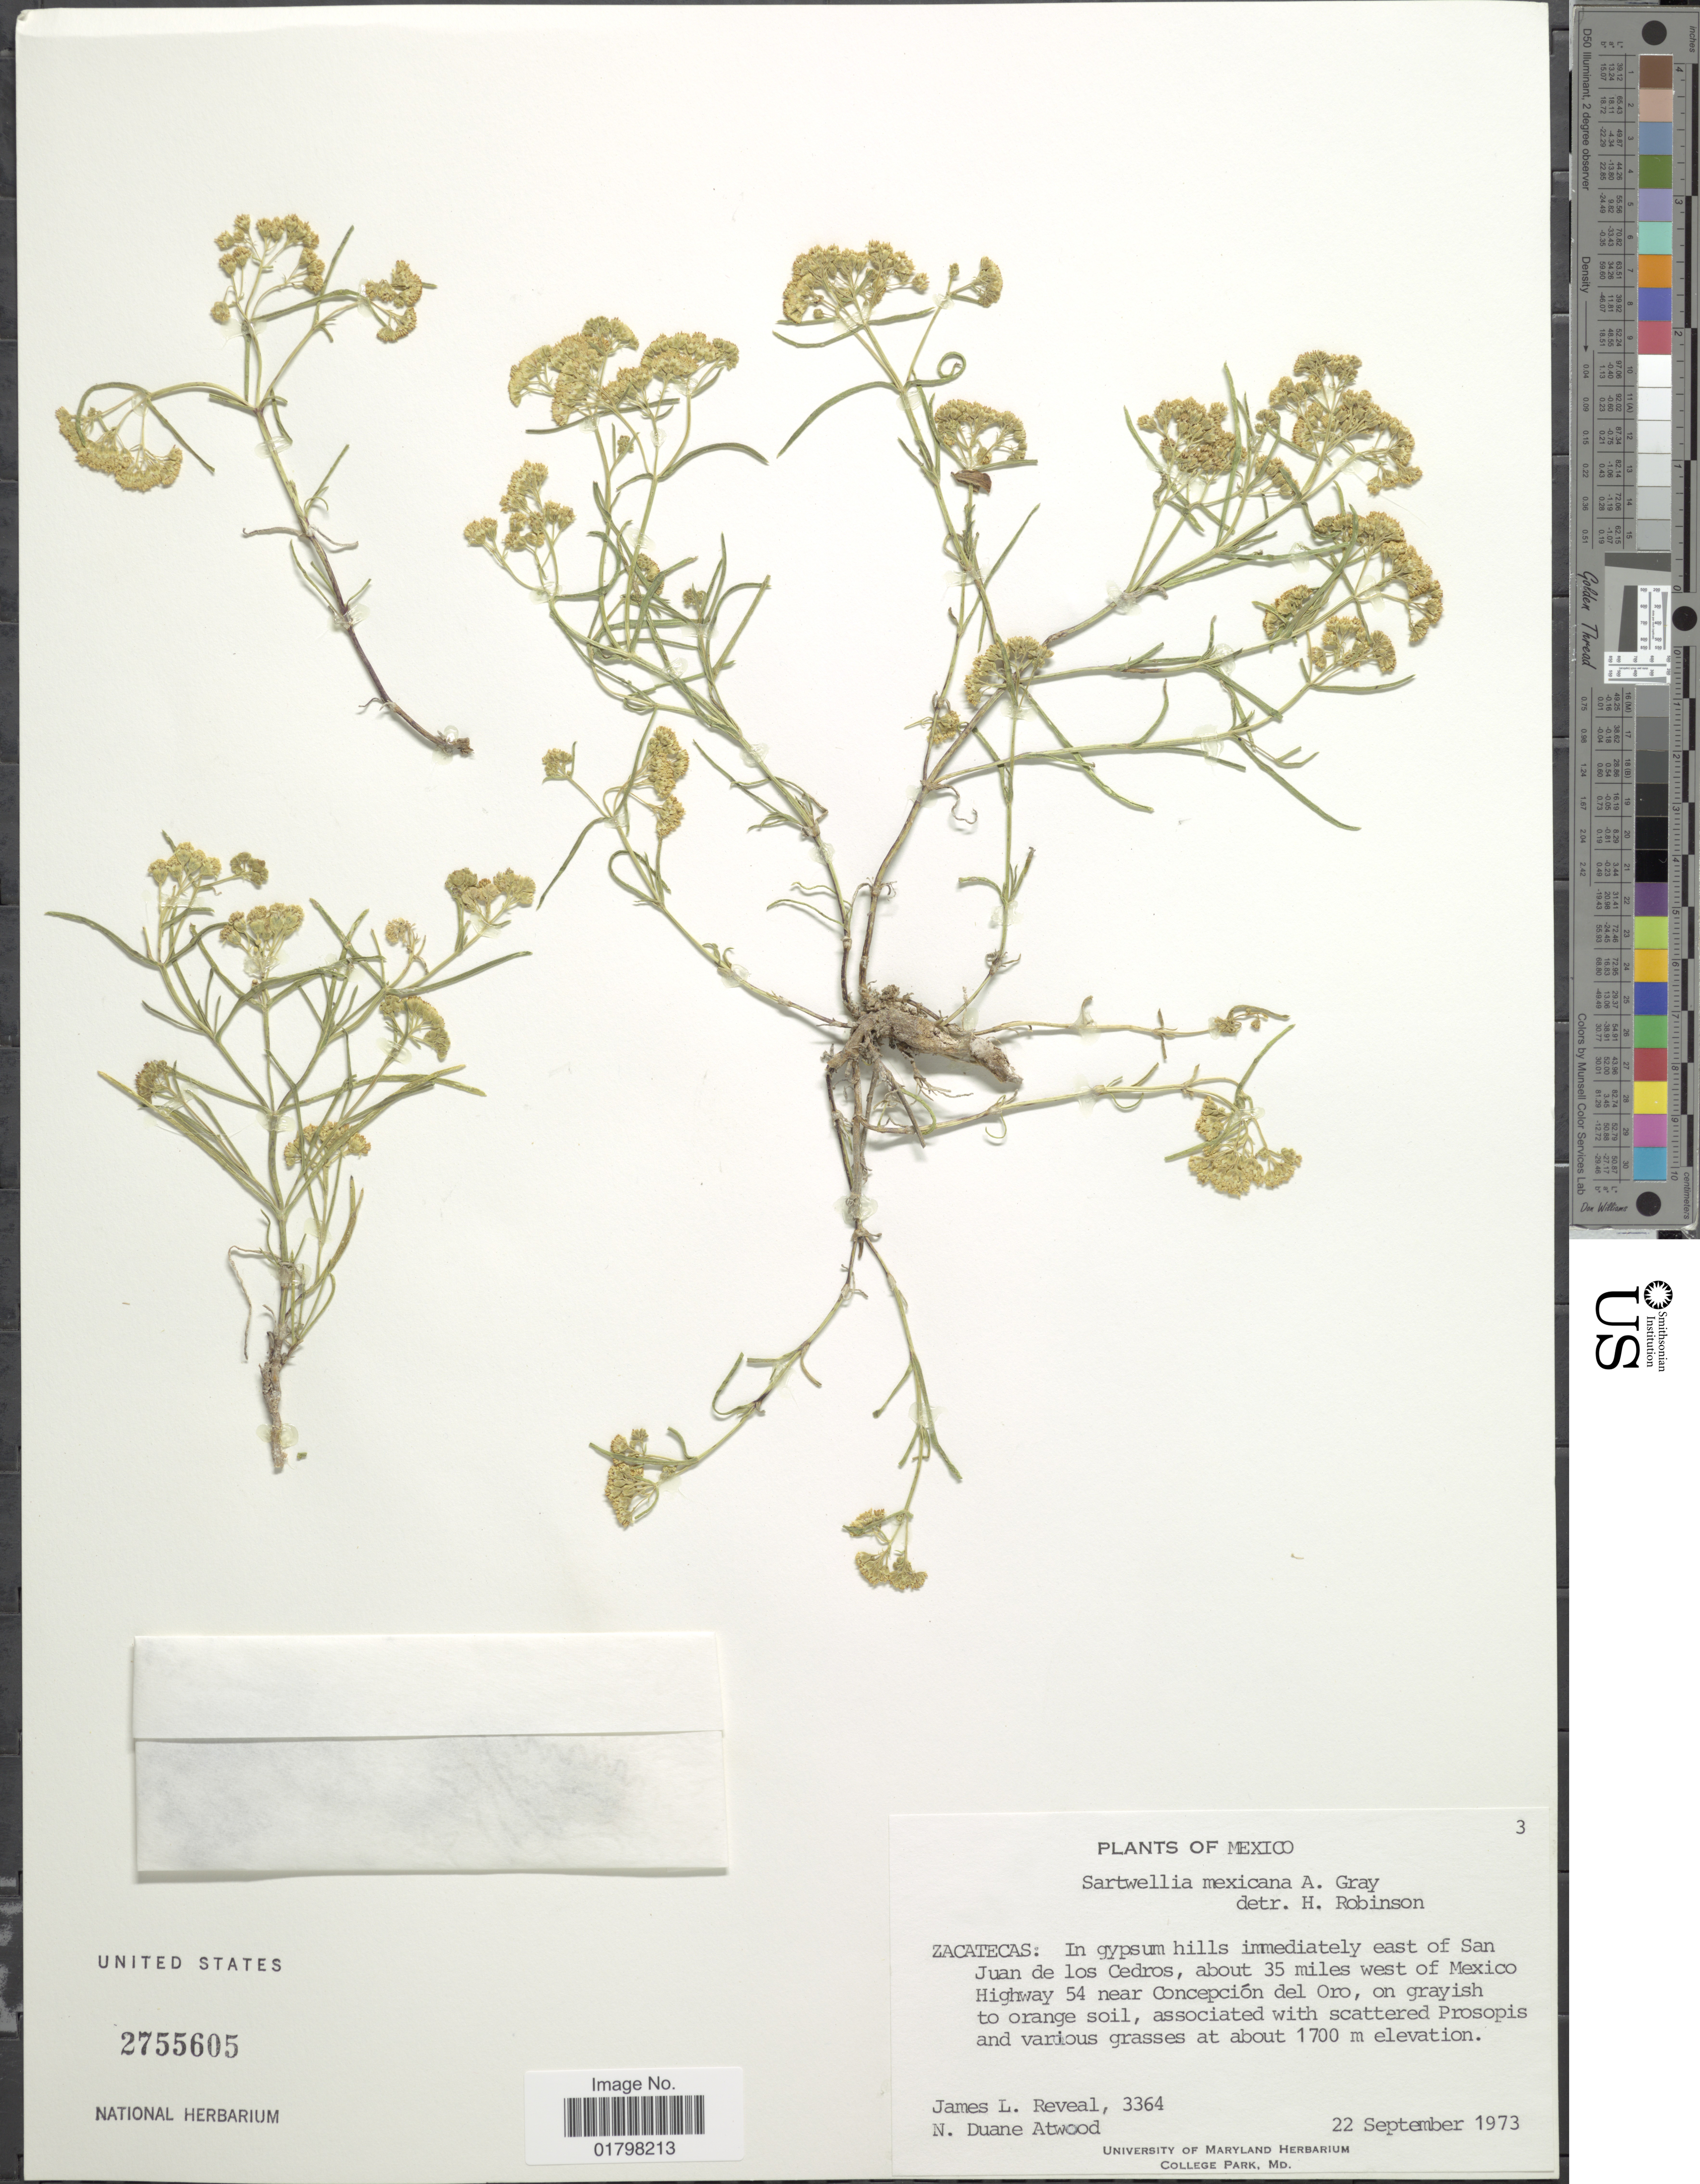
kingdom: Plantae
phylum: Tracheophyta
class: Magnoliopsida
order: Asterales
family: Asteraceae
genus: Sartwellia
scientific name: Sartwellia mexicana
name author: A. Gray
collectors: J. L. Reveal & N. Atwood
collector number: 3364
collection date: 1973-09-22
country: Mexico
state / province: Zacatecas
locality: Zacatecas: In gypsum hills immediately east of San Juan de los Cedros, about 35 miles west of Mexico Highway 54 near Concepción del Oro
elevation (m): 1700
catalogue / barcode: US 2755605